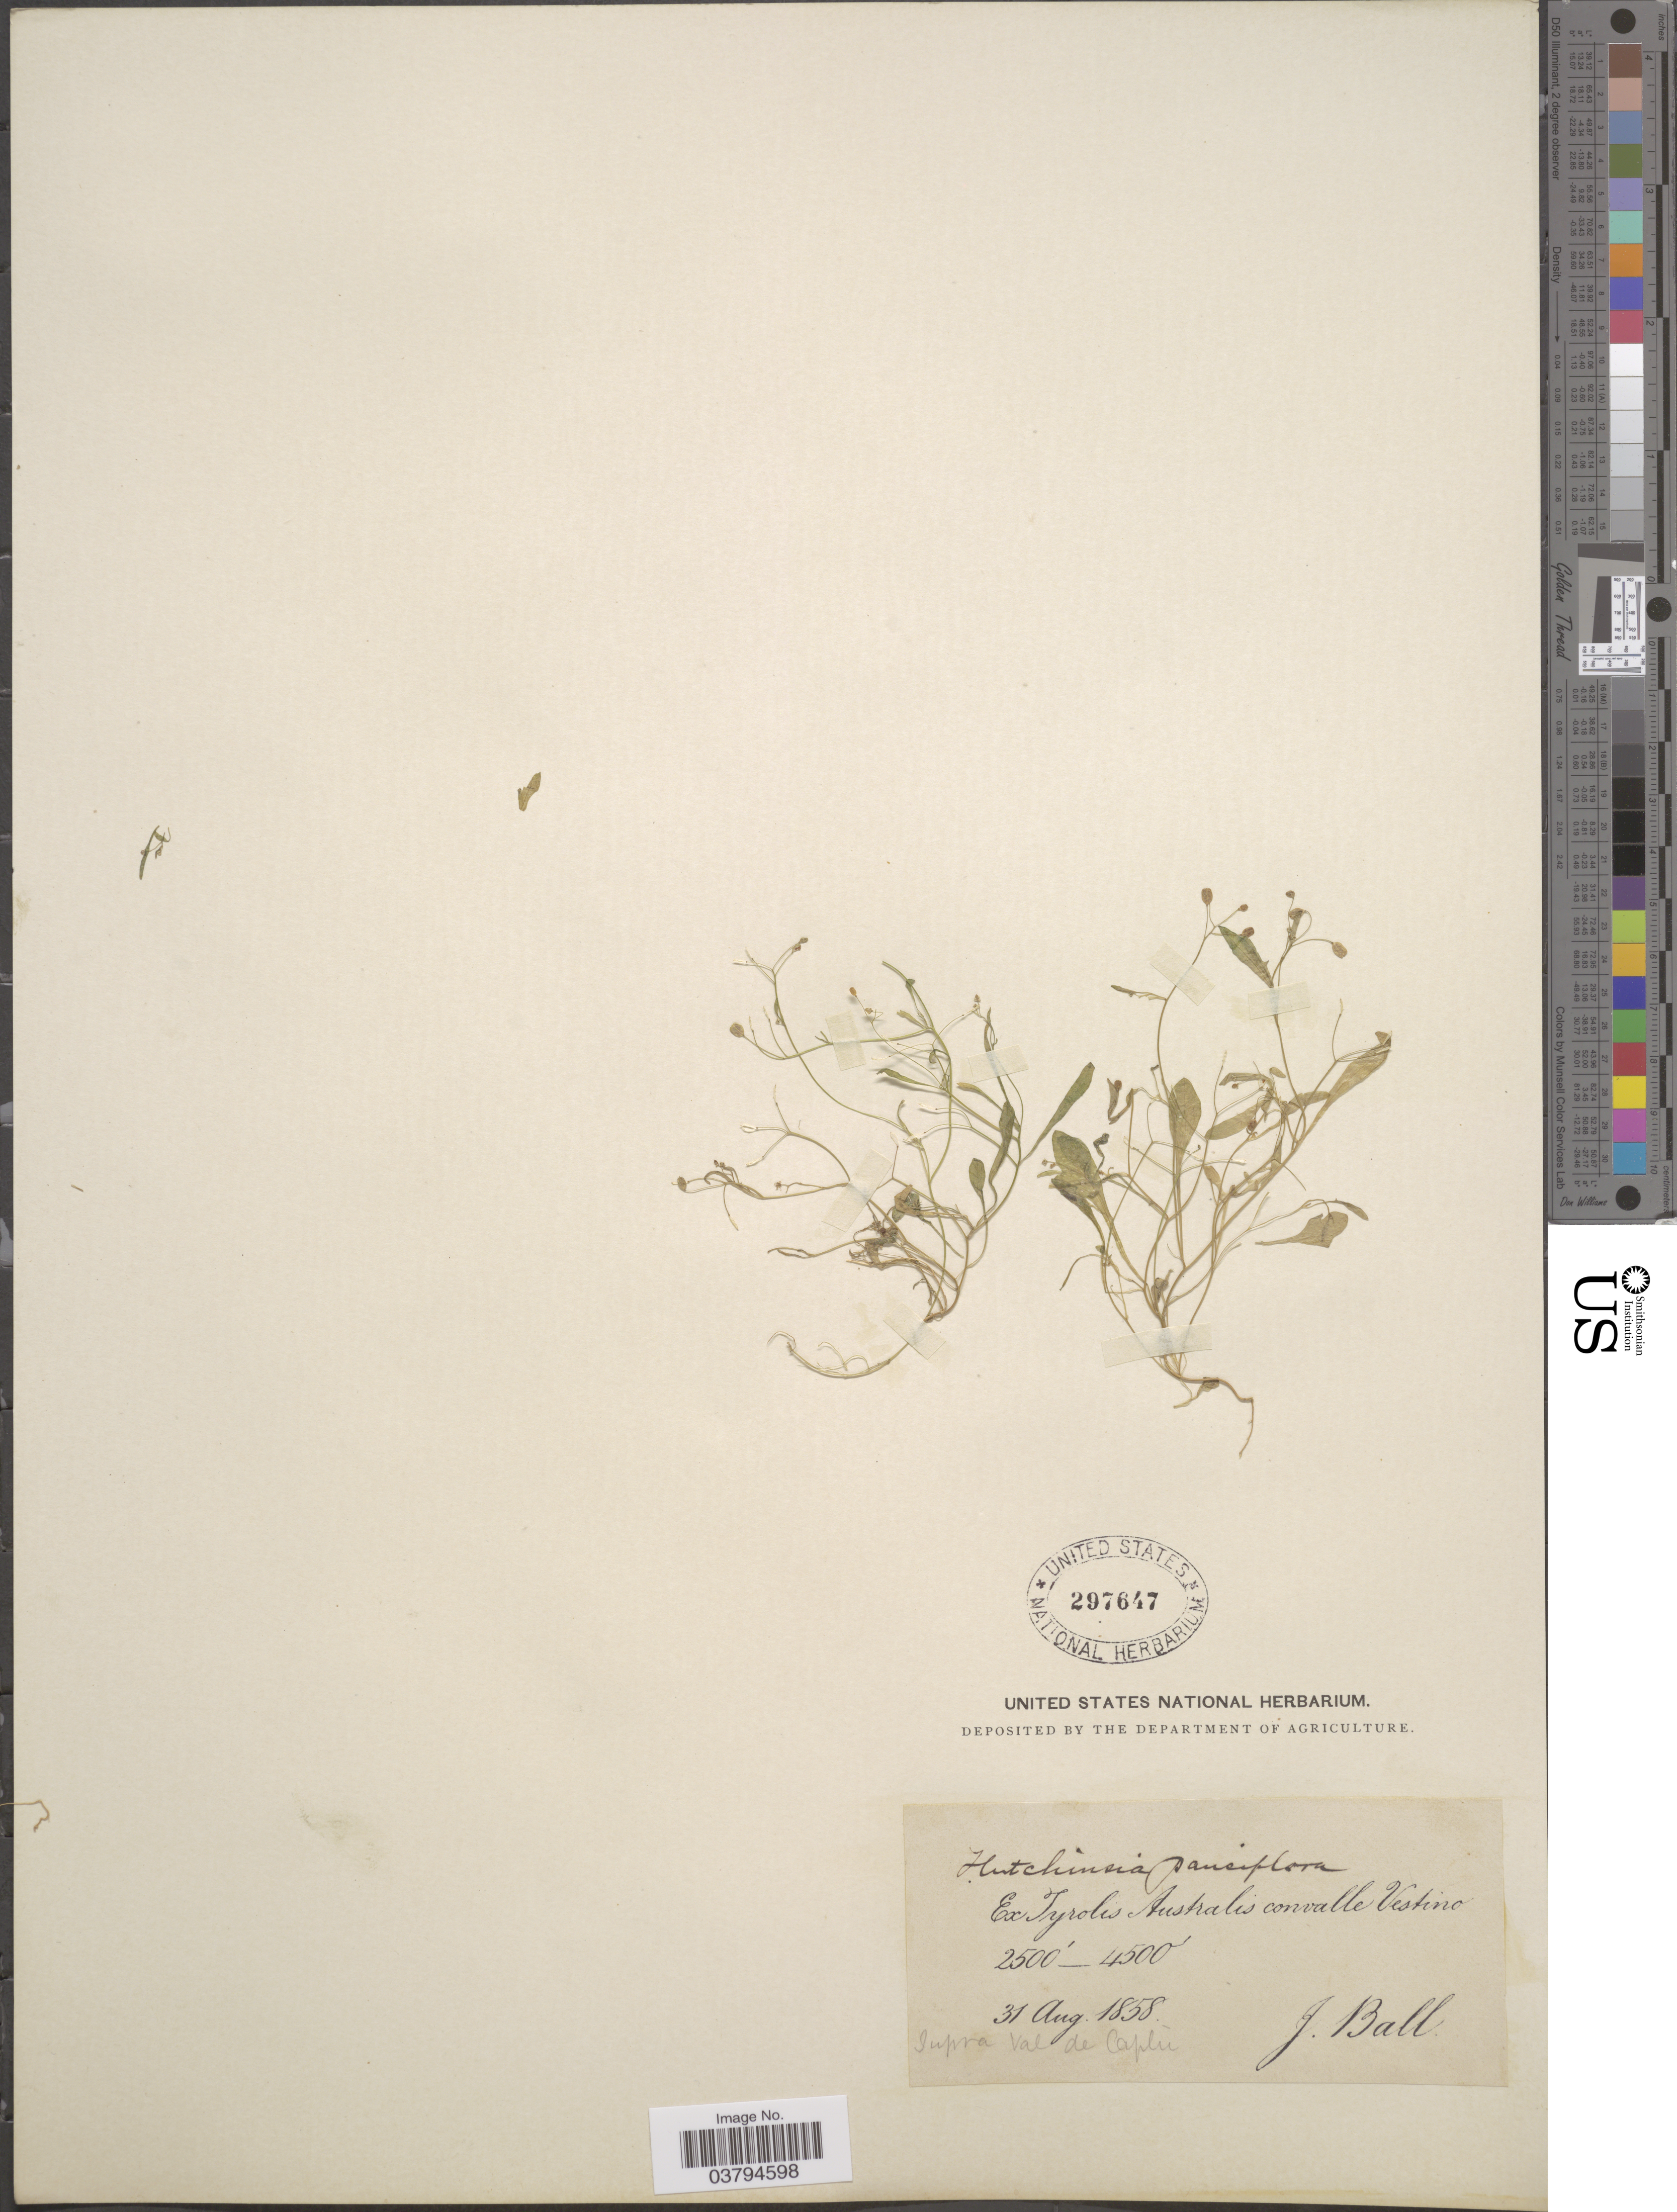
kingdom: Plantae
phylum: Tracheophyta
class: Magnoliopsida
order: Brassicales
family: Brassicaceae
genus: Hutchinsia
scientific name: Hutchinsia pauciflora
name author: Bertol.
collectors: J. Ball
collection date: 1858-08-31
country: Italy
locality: Ex Tyrolis Australis convalle Vestino. Supra Val de Caplú.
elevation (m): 762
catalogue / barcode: US 297647